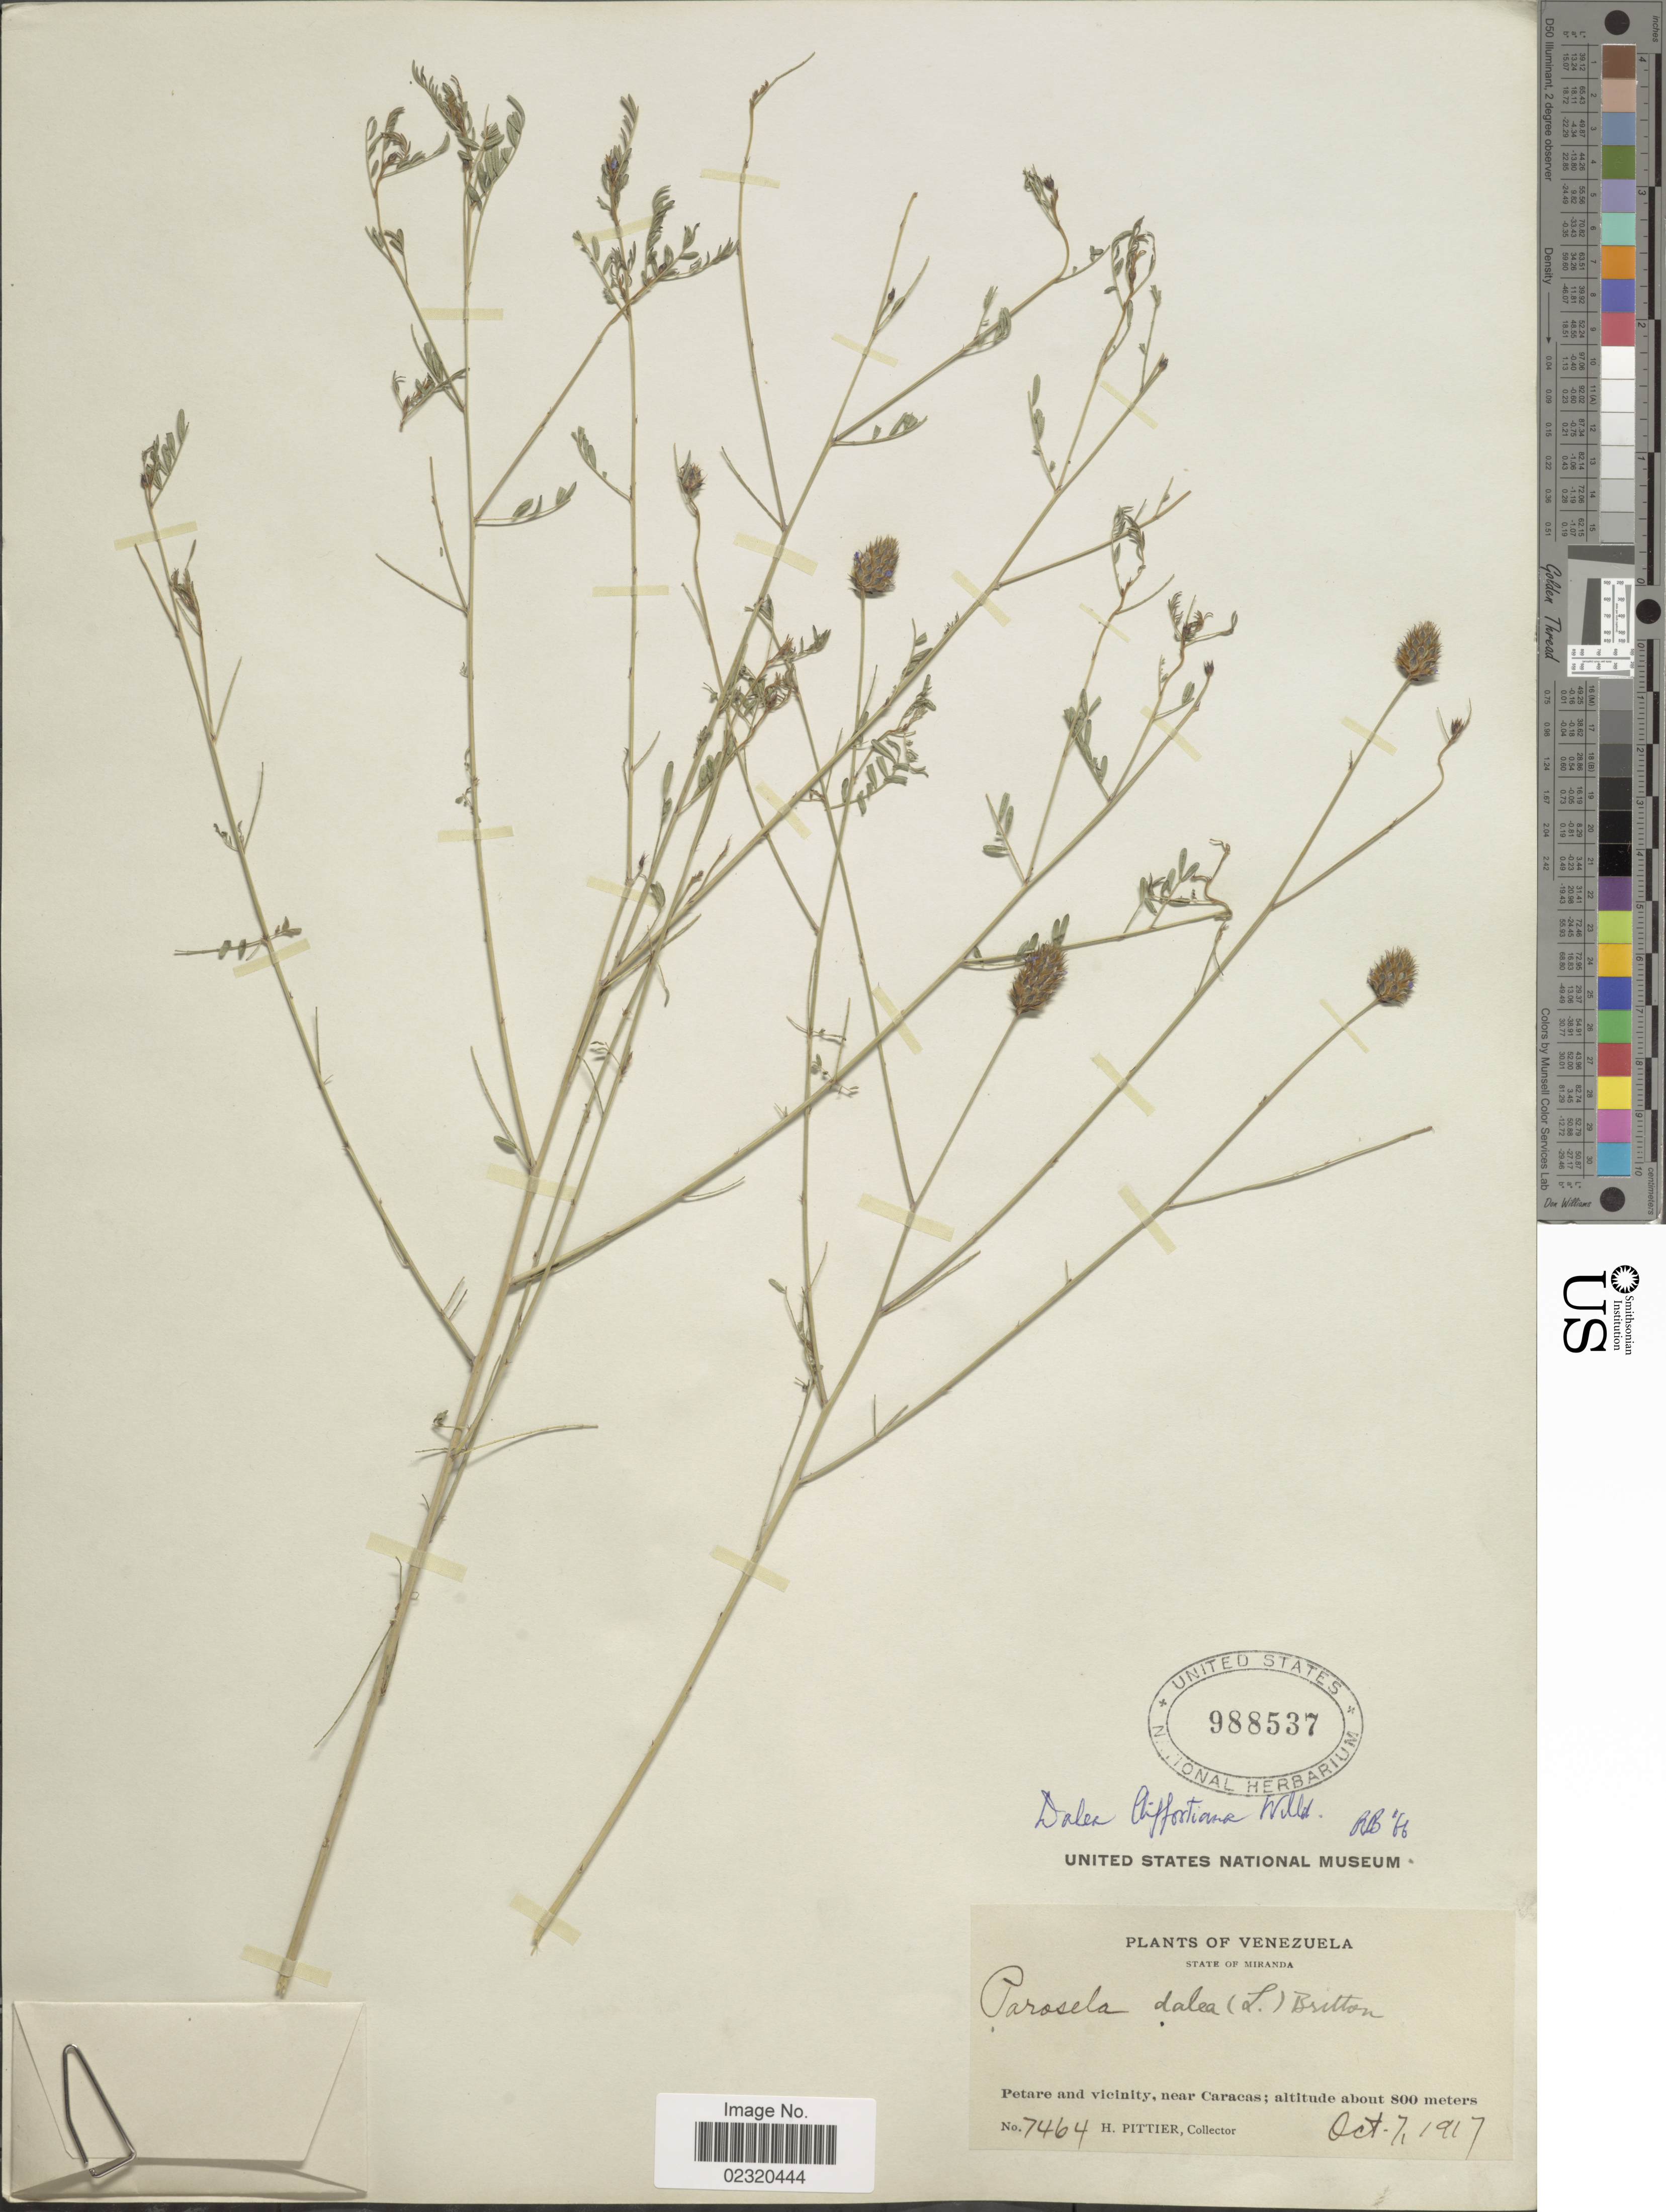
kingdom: Plantae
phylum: Tracheophyta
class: Magnoliopsida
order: Fabales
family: Fabaceae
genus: Dalea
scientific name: Dalea cliffortiana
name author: Willd.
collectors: H. Pitier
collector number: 7464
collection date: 1917-10-07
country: Venezuela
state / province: Miranda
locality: Petare and Vicinity, near Caracas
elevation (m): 800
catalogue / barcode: US 988537